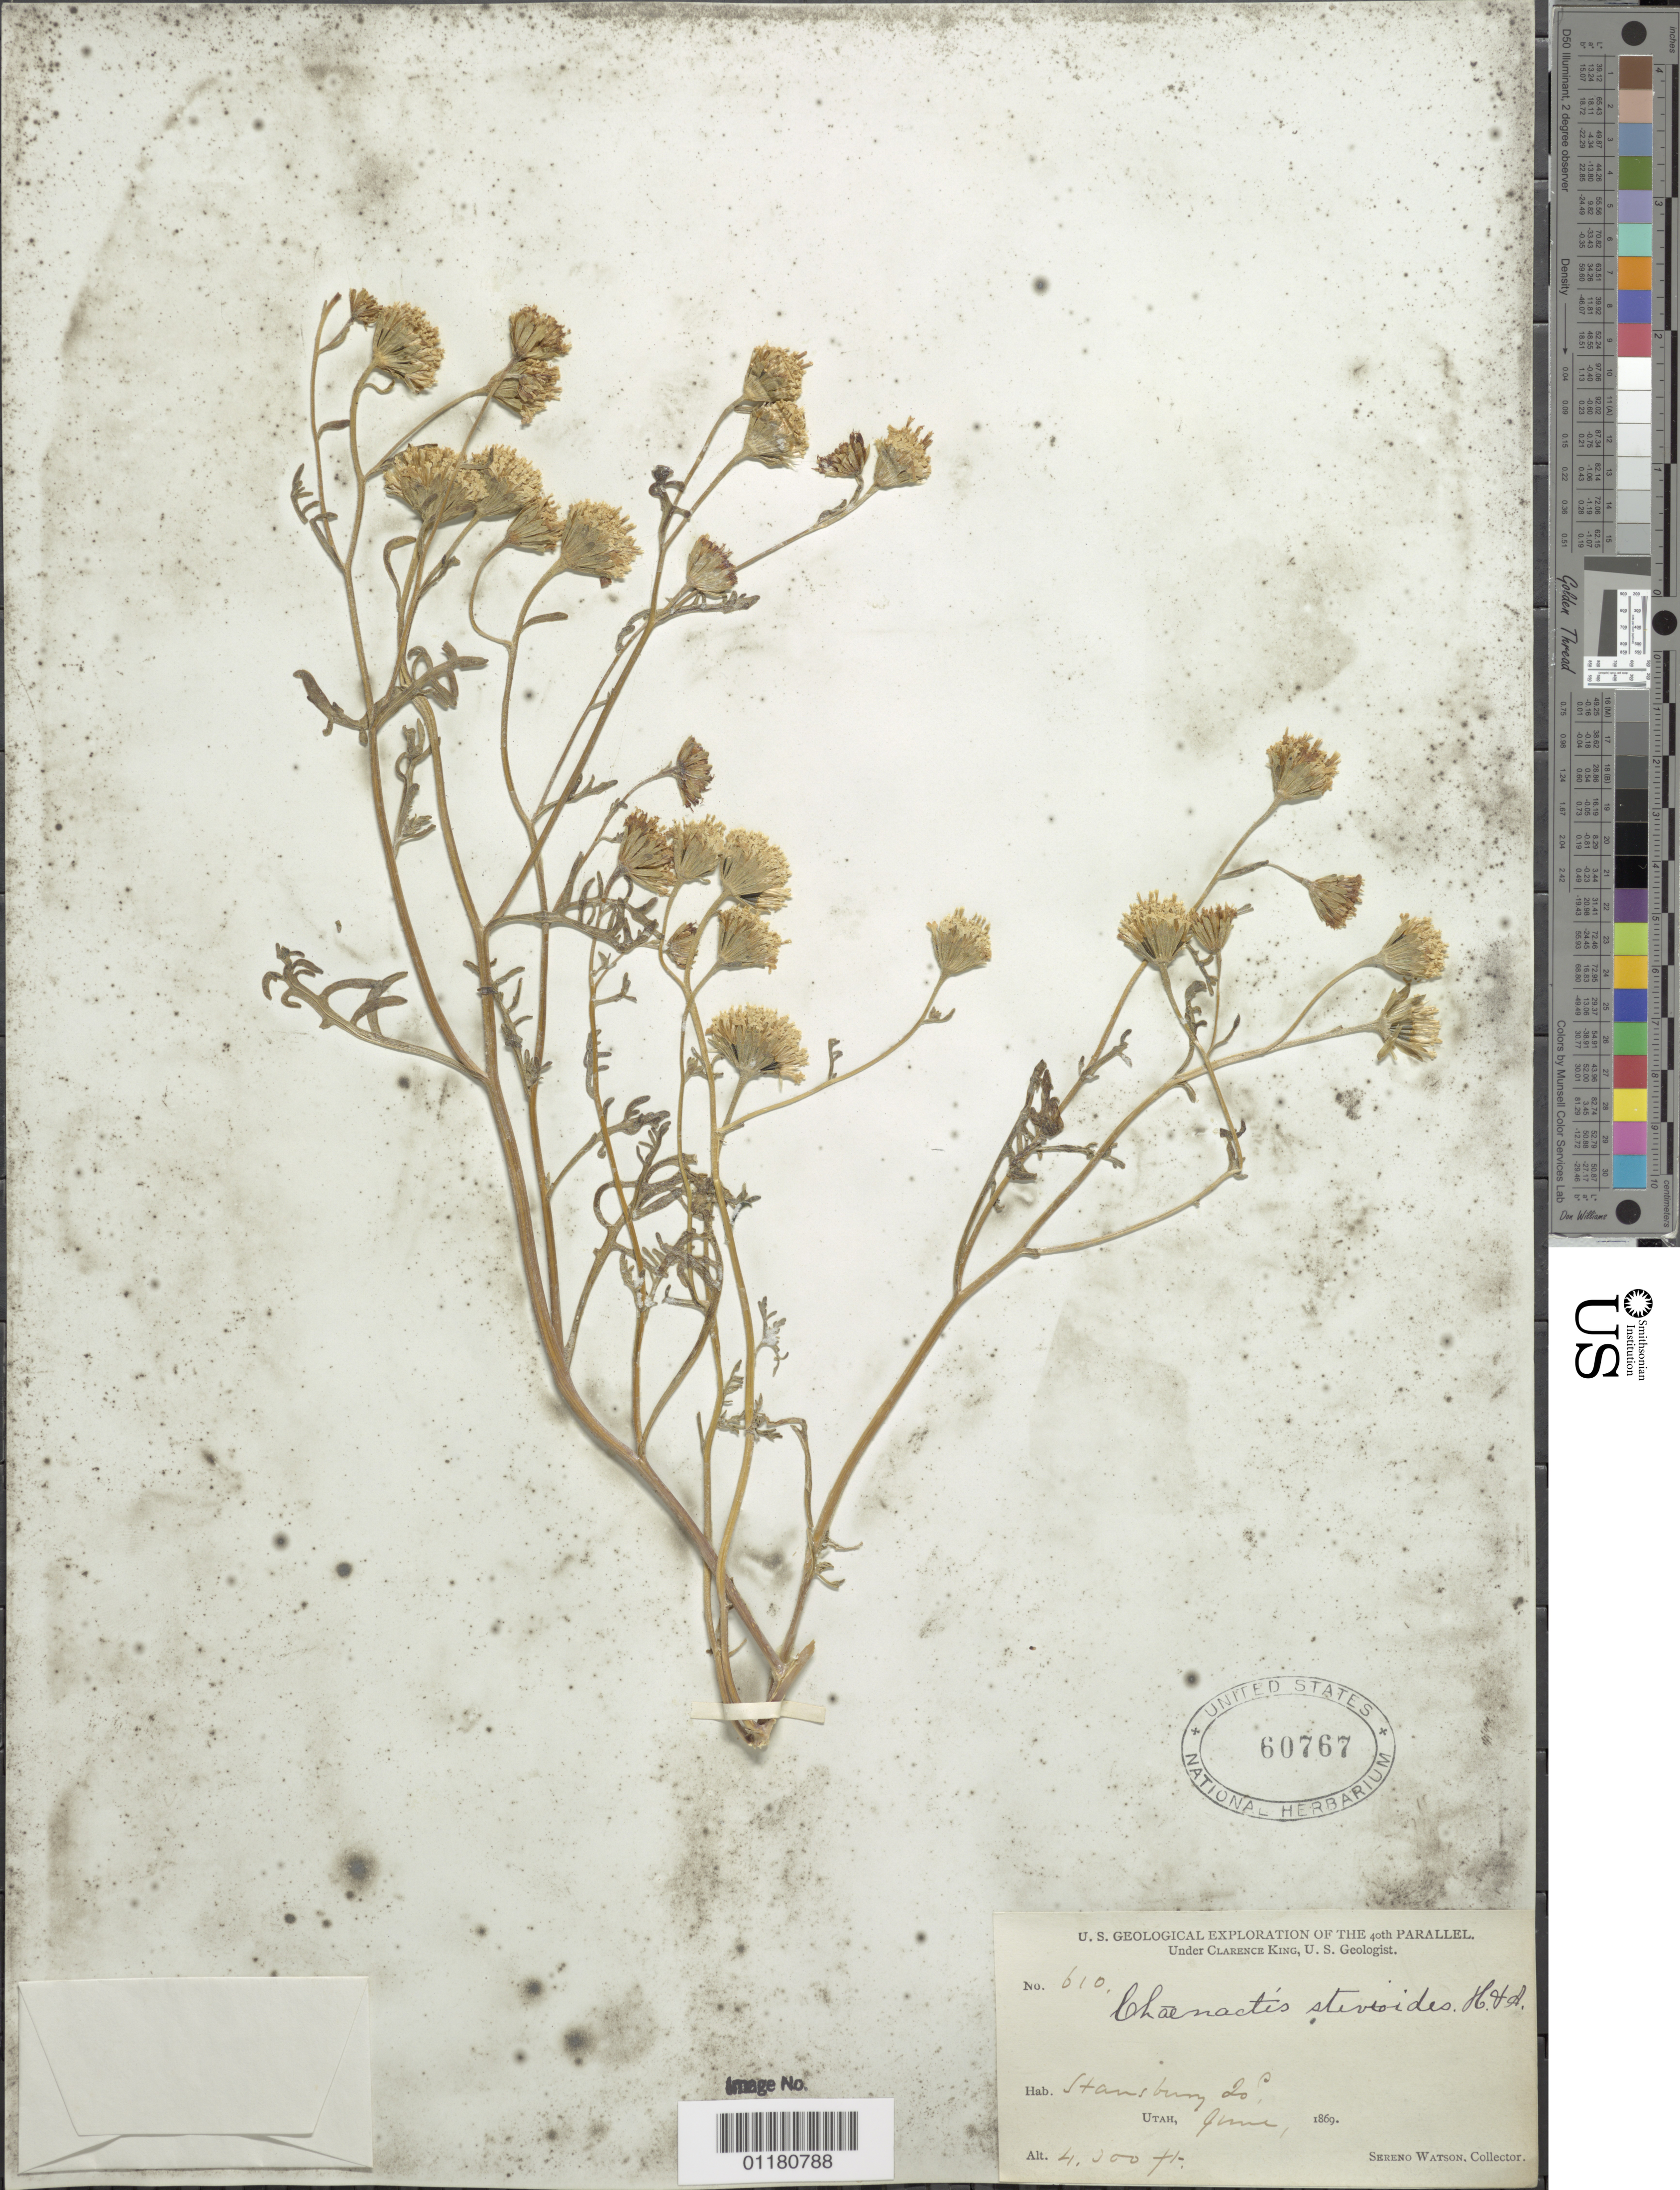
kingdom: Plantae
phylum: Tracheophyta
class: Magnoliopsida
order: Asterales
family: Asteraceae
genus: Chaenactis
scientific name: Chaenactis stevioides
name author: Hook. & Arn.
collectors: S. Watson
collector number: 610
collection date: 1869-06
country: United States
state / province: Utah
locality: Stansbury Island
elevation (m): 1981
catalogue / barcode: US 60767